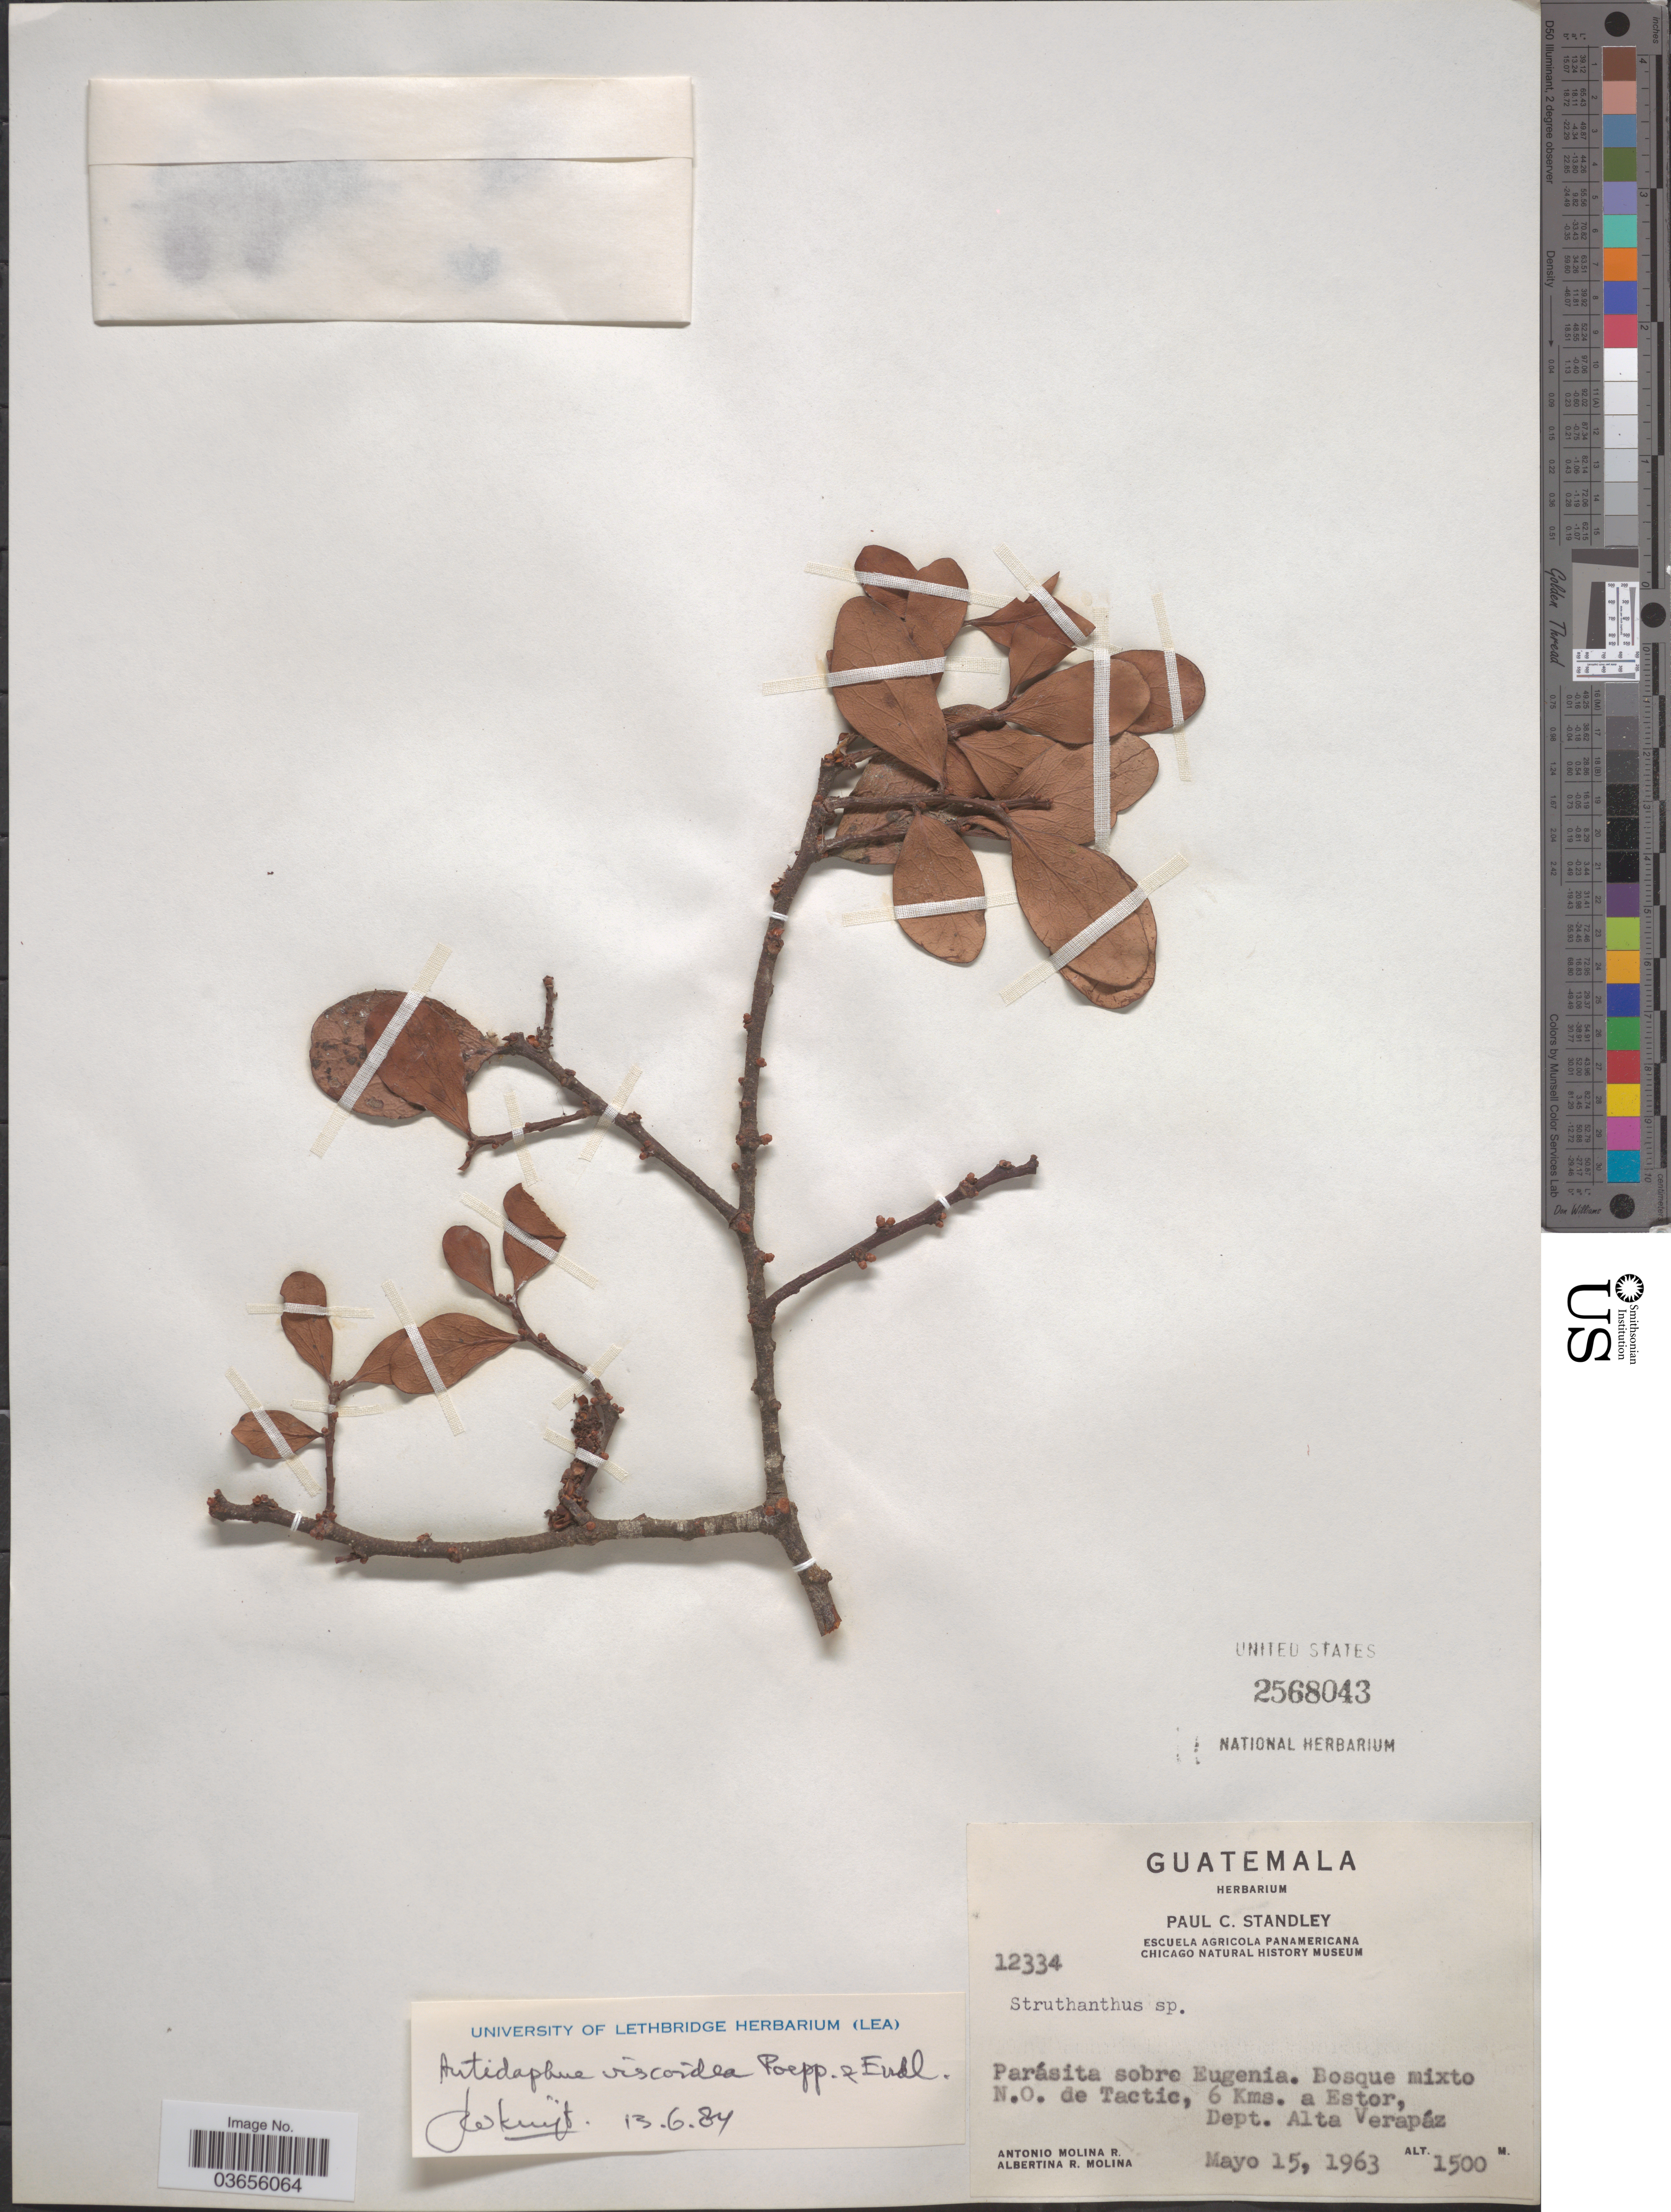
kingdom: Plantae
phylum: Tracheophyta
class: Magnoliopsida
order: Santalales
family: Santalaceae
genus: Antidaphne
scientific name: Antidaphne viscoidea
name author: Poepp. & Endl.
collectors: A. Molina R. & A. R. Molina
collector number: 12334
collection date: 1963-05-15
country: Guatemala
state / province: Alta Verapaz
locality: Bosque mixto N.O. de Tactic, 6 Kms. a Estor, Dept. Alta Verapáz.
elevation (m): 1500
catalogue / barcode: US 2568043